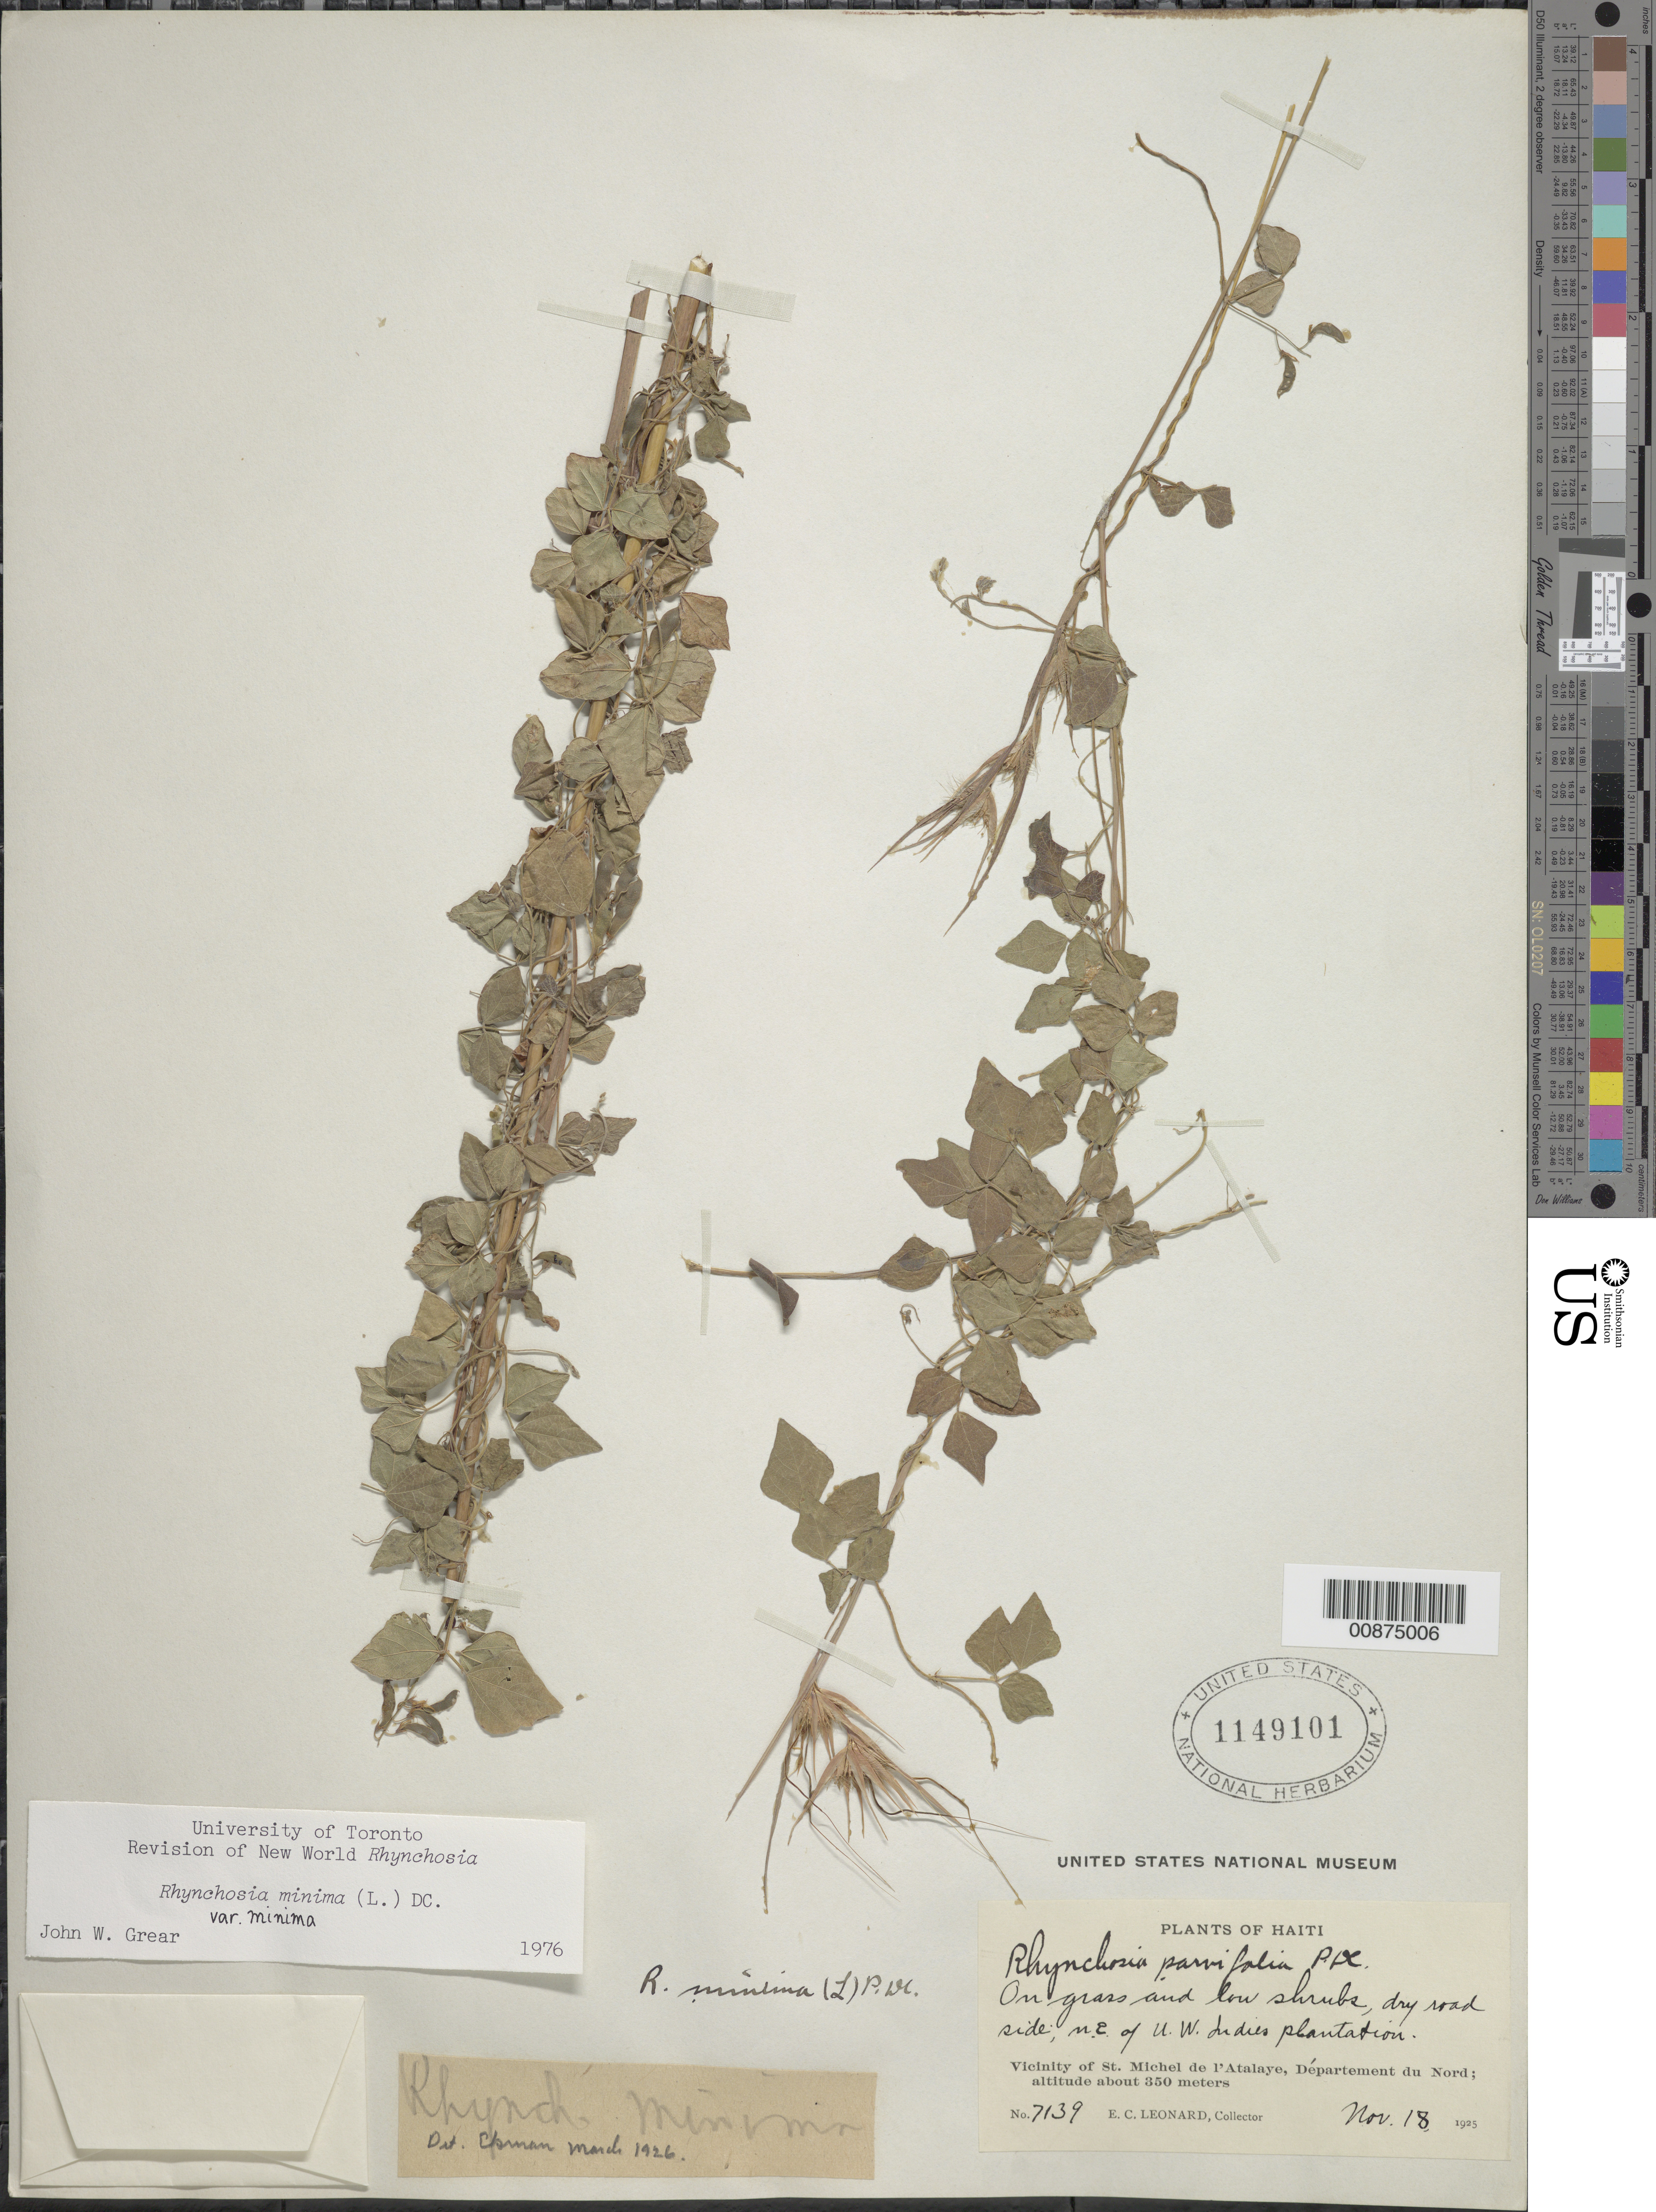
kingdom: Plantae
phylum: Tracheophyta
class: Magnoliopsida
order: Fabales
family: Fabaceae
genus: Rhynchosia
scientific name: Rhynchosia minima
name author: (L.) DC.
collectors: E. C. Leonard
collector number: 7139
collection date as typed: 18 Nov 1925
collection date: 1925-11-18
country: Haiti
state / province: Nord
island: Hispaniola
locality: Vicinity of St. Michel de l'Atalaye, N.E. of U. West Indies Co. Plantation.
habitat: On grass and low shrubs. Dry road side.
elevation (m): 350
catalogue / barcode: US 1149101